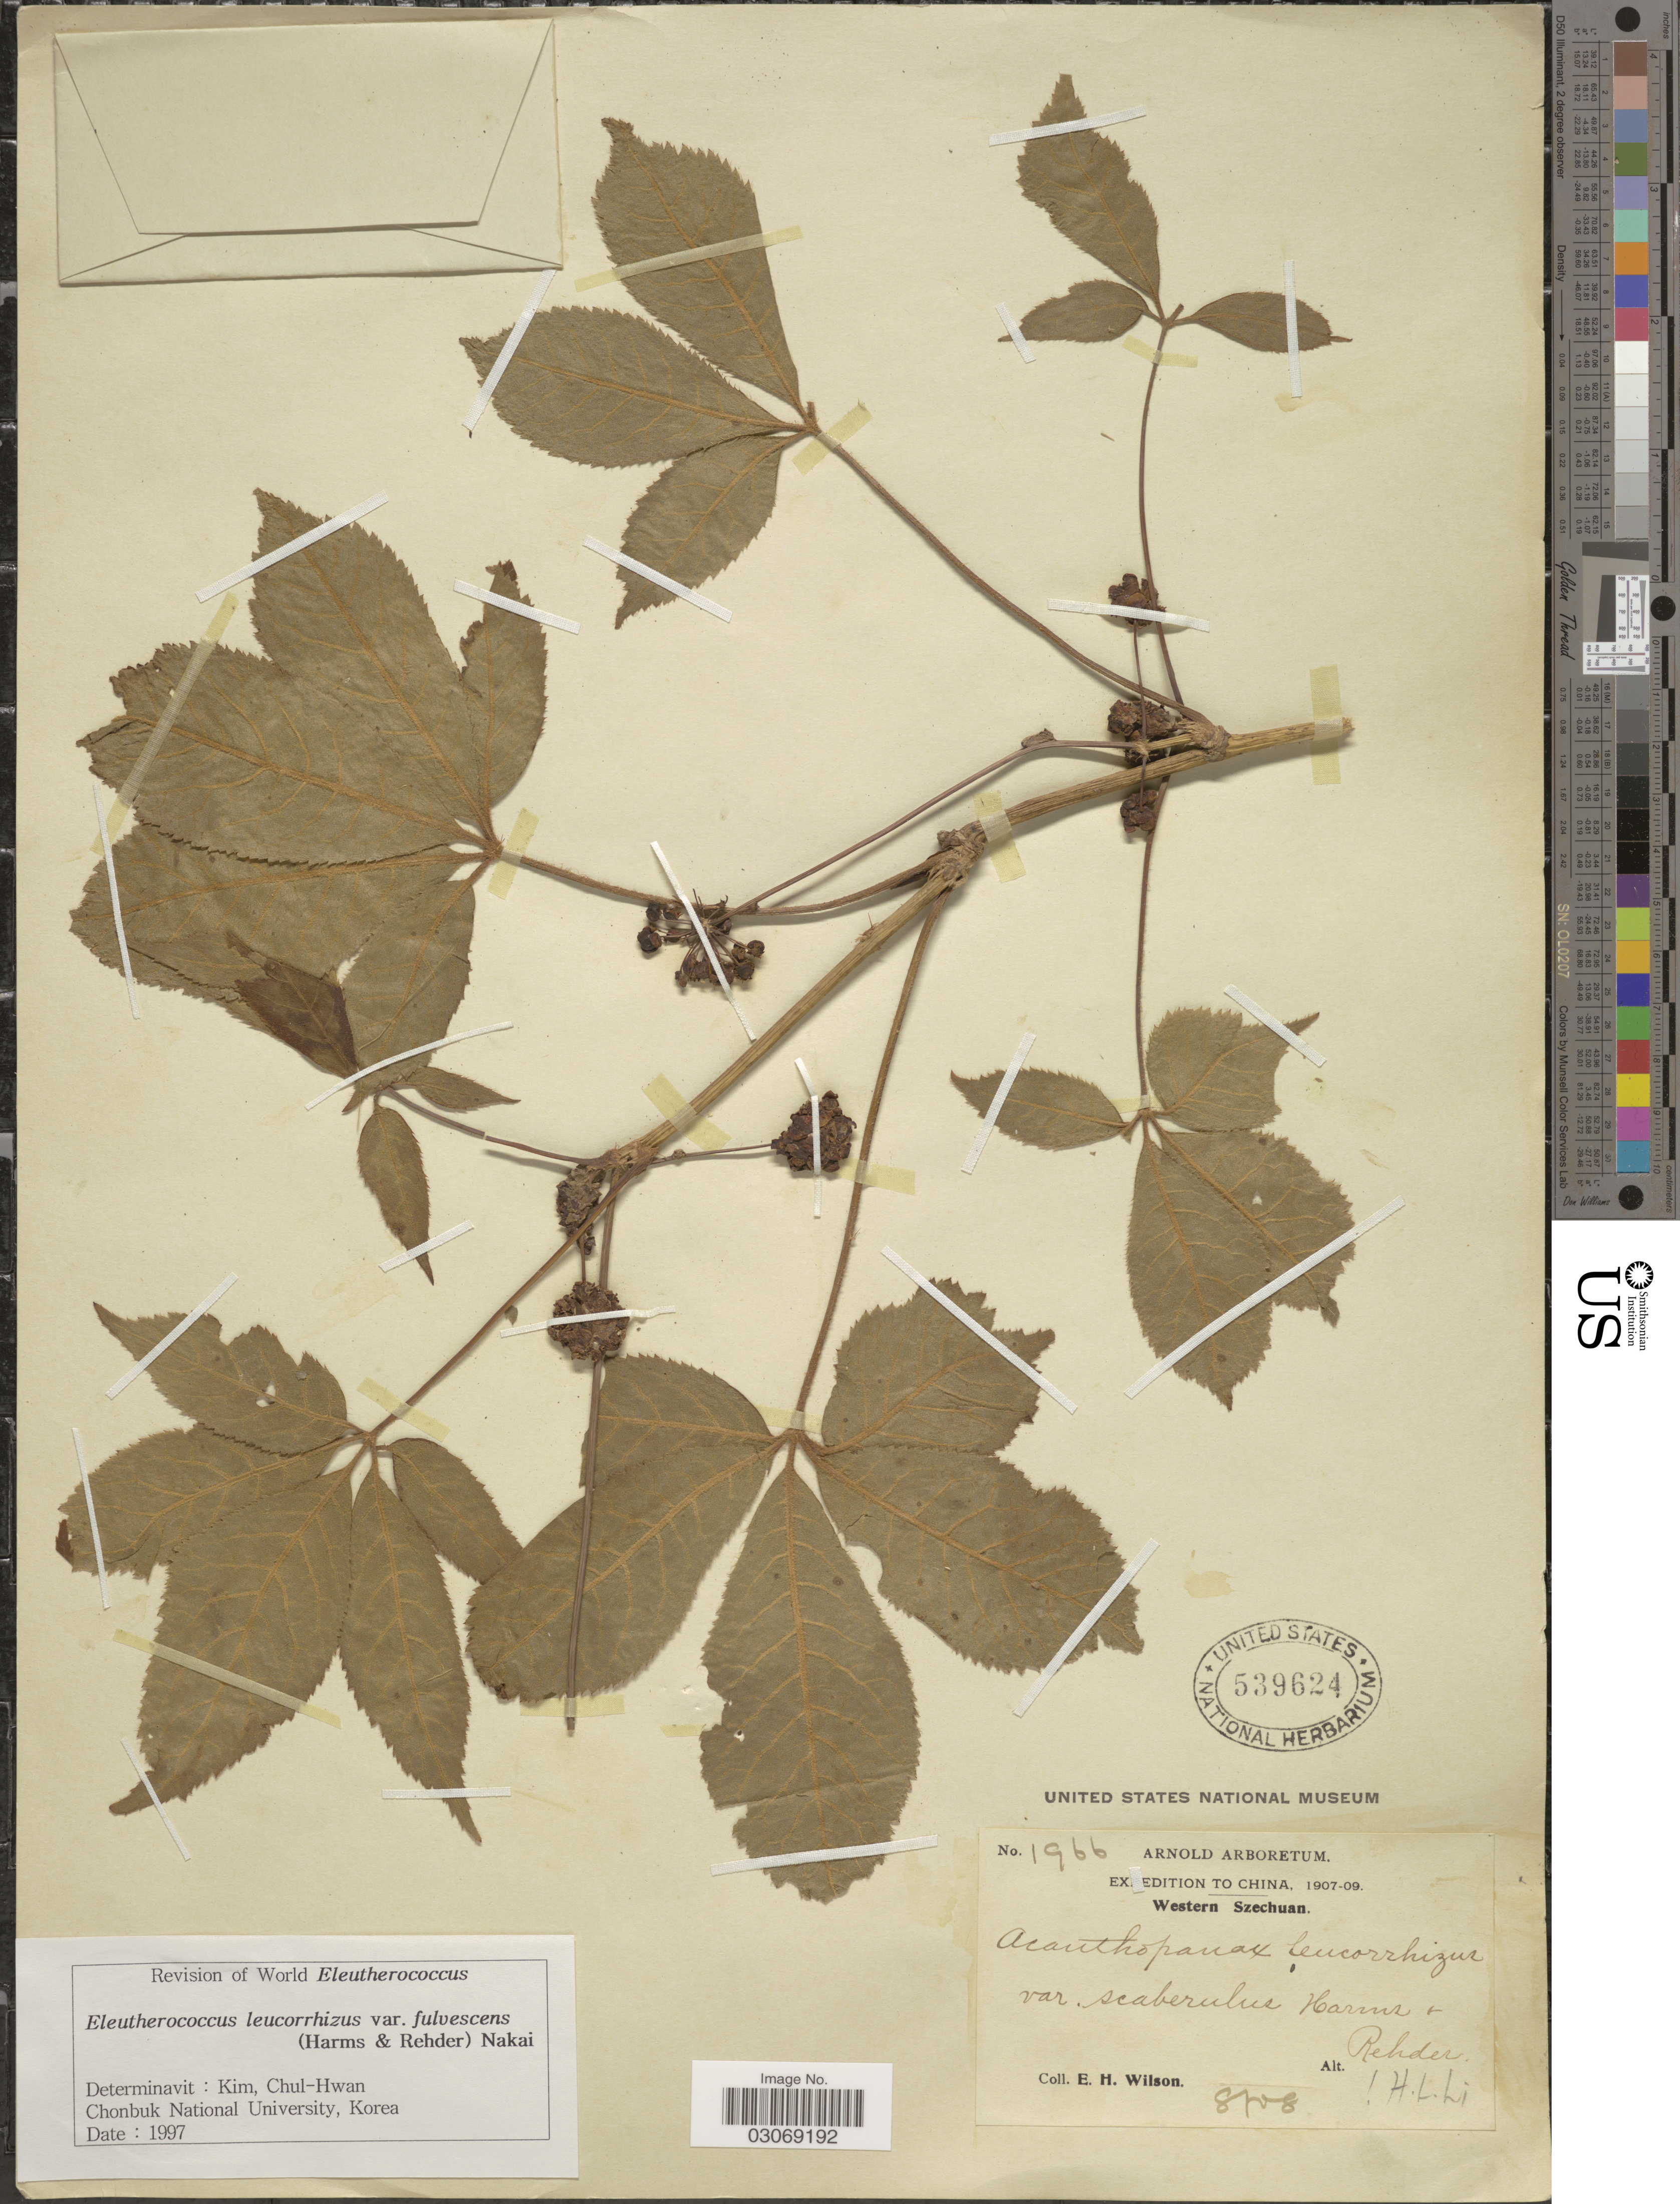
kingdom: Plantae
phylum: Tracheophyta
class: Magnoliopsida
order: Apiales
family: Araliaceae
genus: Eleutherococcus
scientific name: Eleutherococcus leucorrhizus var. fulvescens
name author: (Harms & Rehder) Nakai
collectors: E. Wilson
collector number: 1966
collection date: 1908-08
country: China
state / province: Sichuan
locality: Western Szechuan.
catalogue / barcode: US 539624